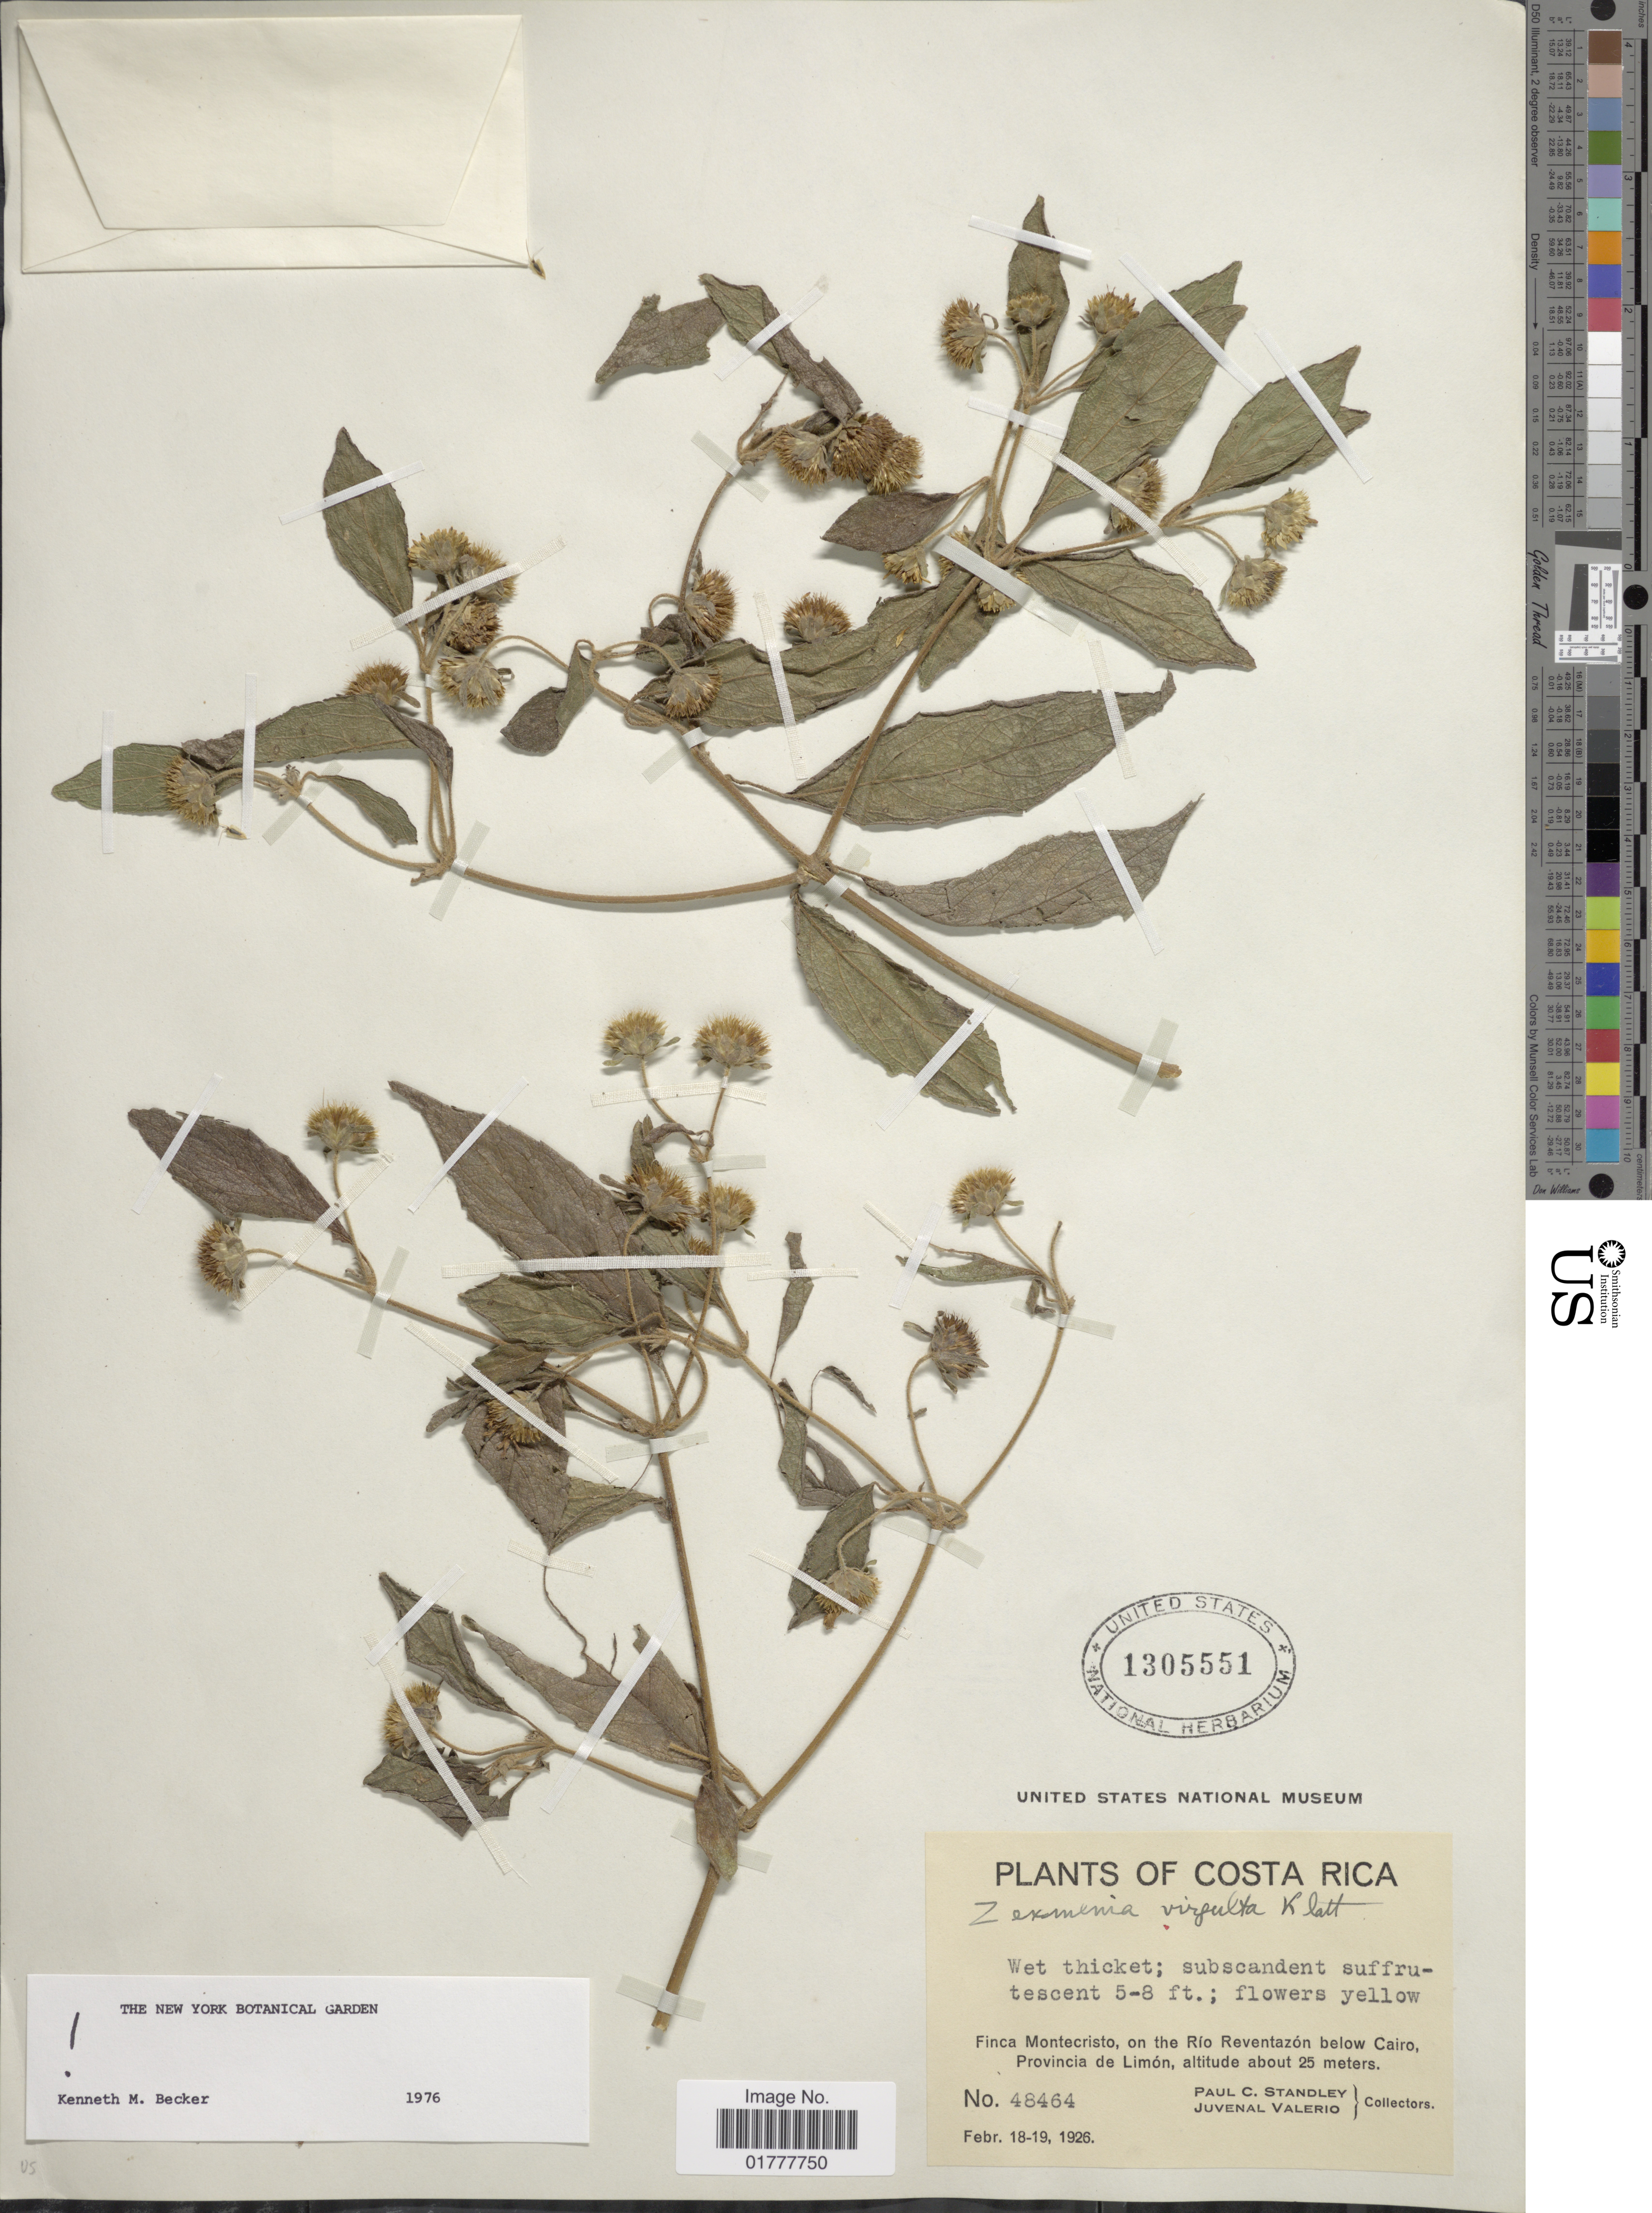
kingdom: Plantae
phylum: Tracheophyta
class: Magnoliopsida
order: Asterales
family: Asteraceae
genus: Zexmenia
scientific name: Zexmenia virgulta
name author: Klatt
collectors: P. C. Standley & J. Valerio R.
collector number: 48464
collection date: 1926-02-18/1926-02-19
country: Costa Rica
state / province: Limón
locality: Finca Montecristo, on the Rio Reventazon below Cairo, Provincia de Limon.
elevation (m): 25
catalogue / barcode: US 1305551